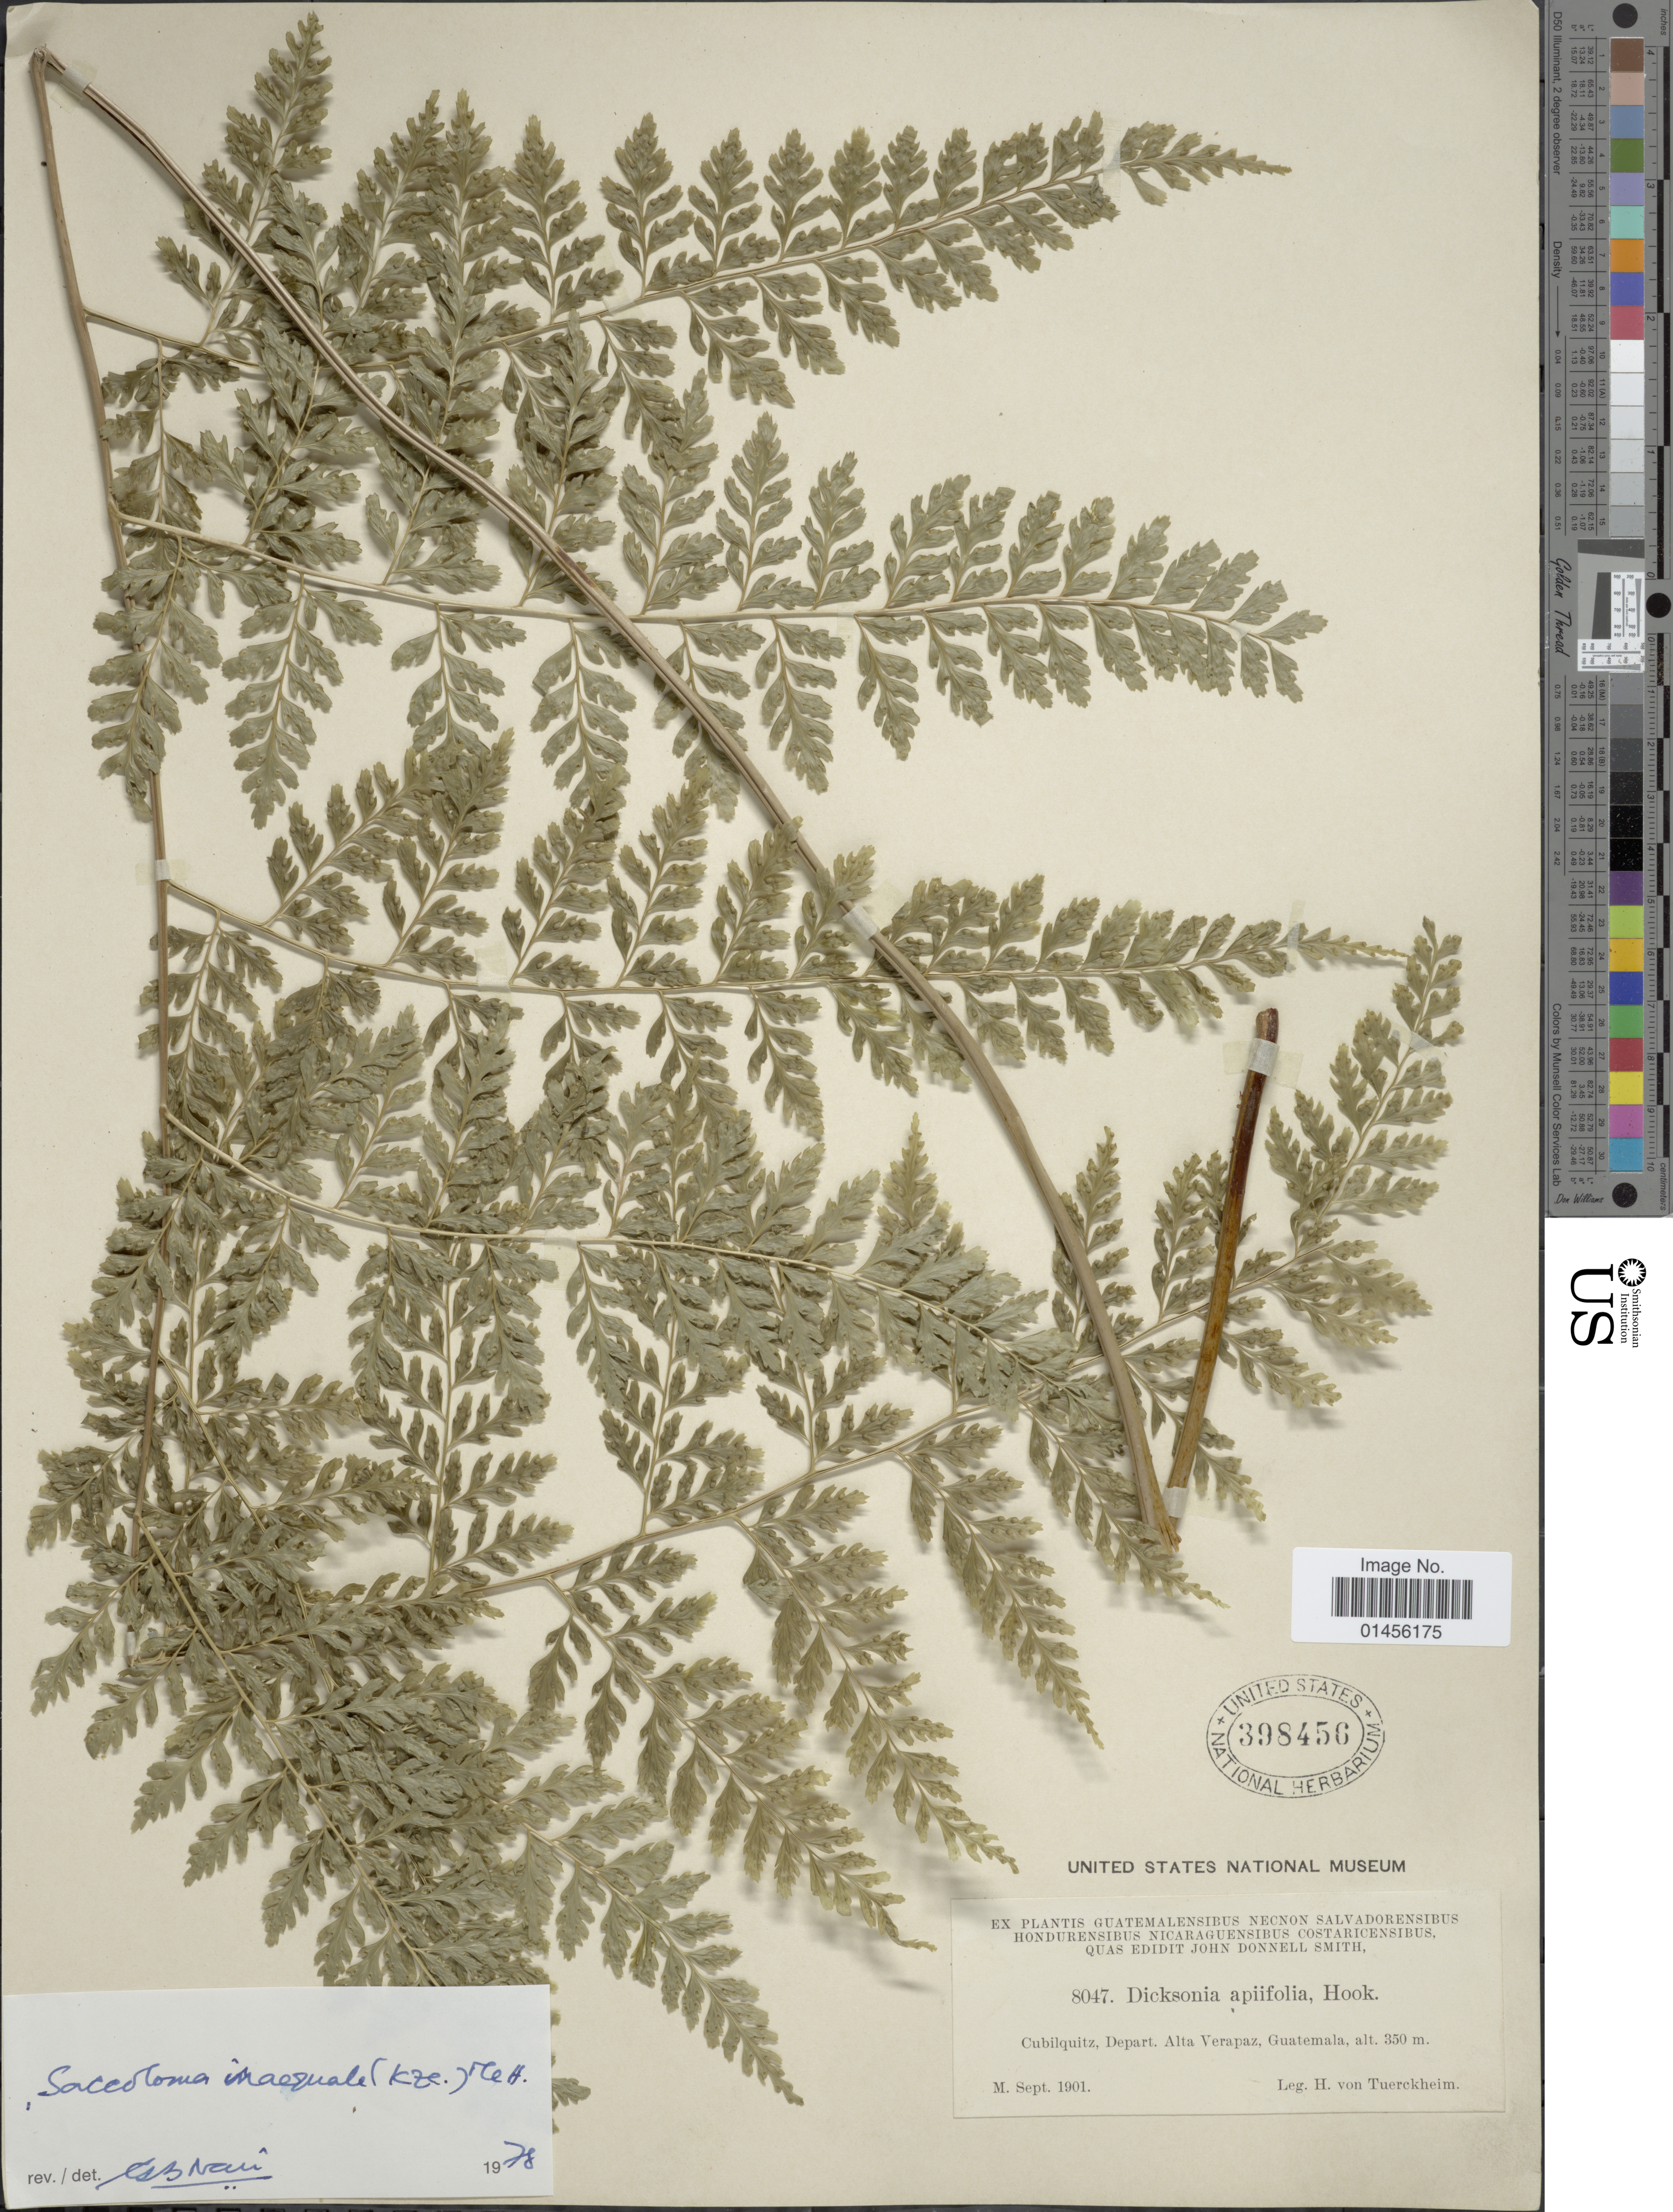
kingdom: Plantae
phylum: Tracheophyta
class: Polypodiopsida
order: Polypodiales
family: Saccolomataceae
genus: Saccoloma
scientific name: Saccoloma inaequale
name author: (Kunze) Mett.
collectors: H. von Türckheim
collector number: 8047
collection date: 1901-09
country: Guatemala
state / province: Alta Verapaz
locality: Cubilquitz, Depart. Alta Verapaz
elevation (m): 350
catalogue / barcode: US 398456